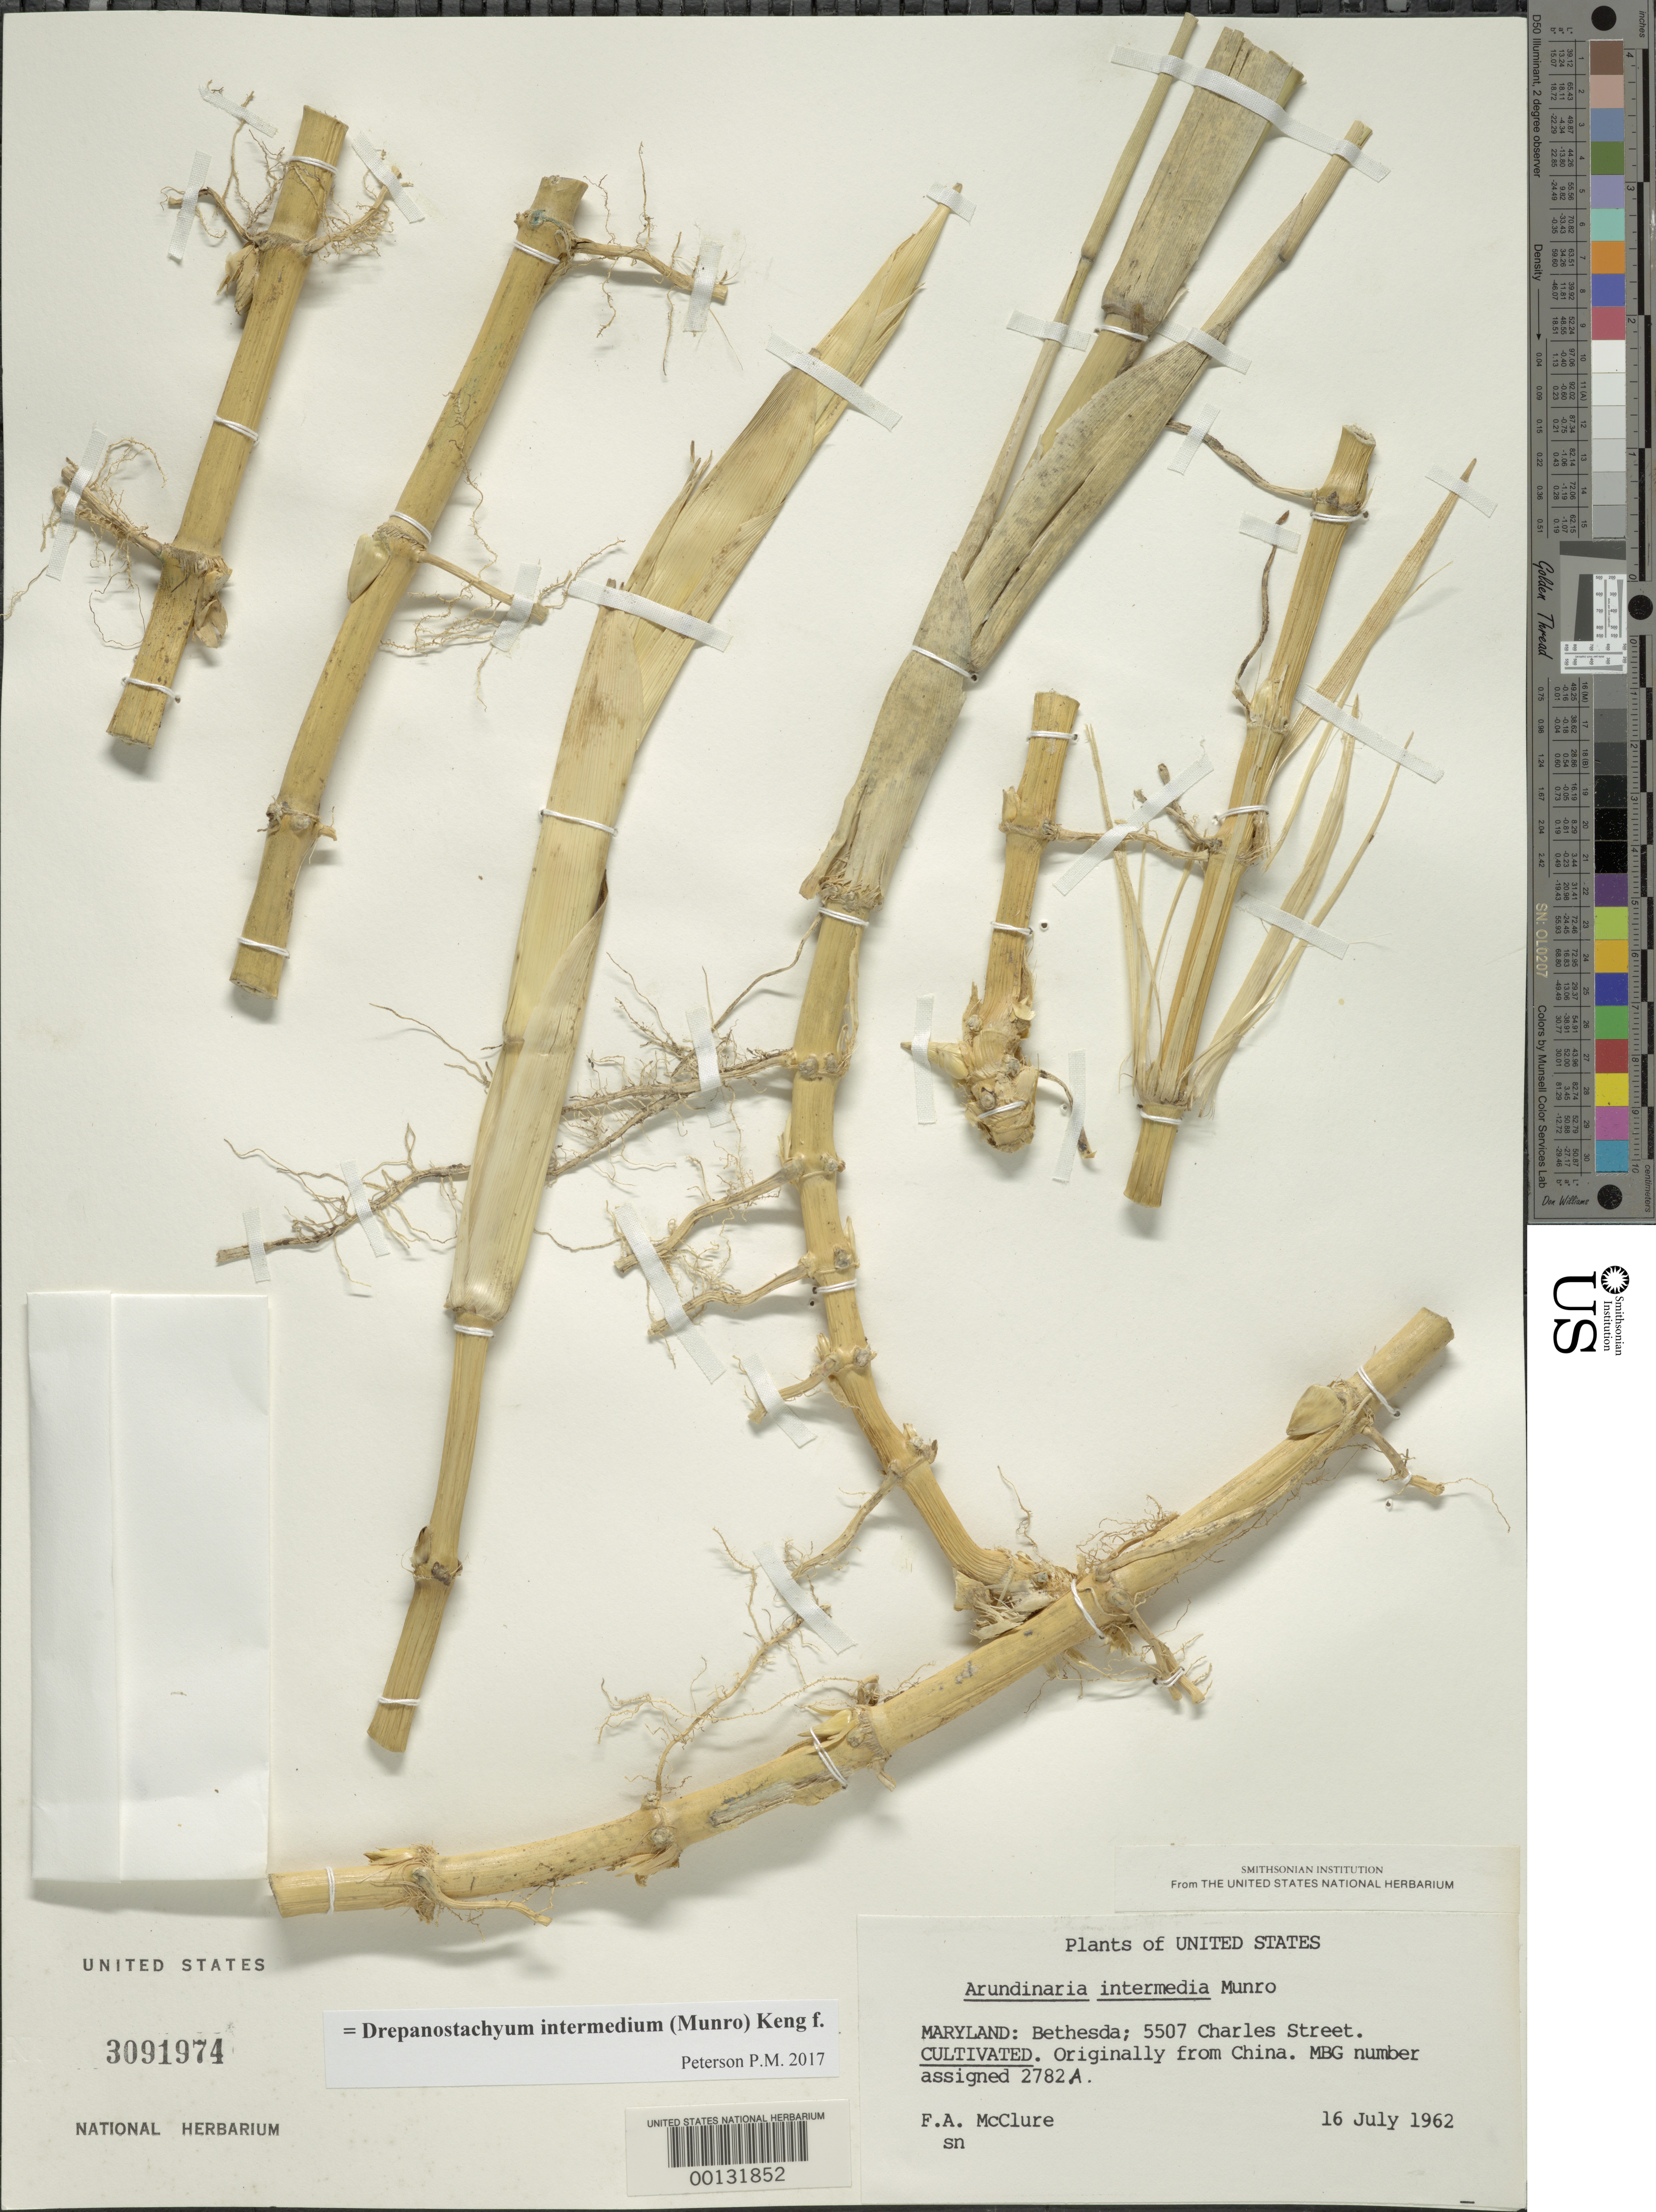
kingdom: Plantae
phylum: Tracheophyta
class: Liliopsida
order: Poales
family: Poaceae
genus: Drepanostachyum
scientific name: Drepanostachyum intermedium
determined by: Poaceae Reorganization Project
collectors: F. A. McClure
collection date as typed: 16 Jul 1962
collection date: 1962-07-16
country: United States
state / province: Maryland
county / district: Montgomery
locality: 5507 Charles Street, Bethesda (McClure's garden)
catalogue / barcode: US 3091974